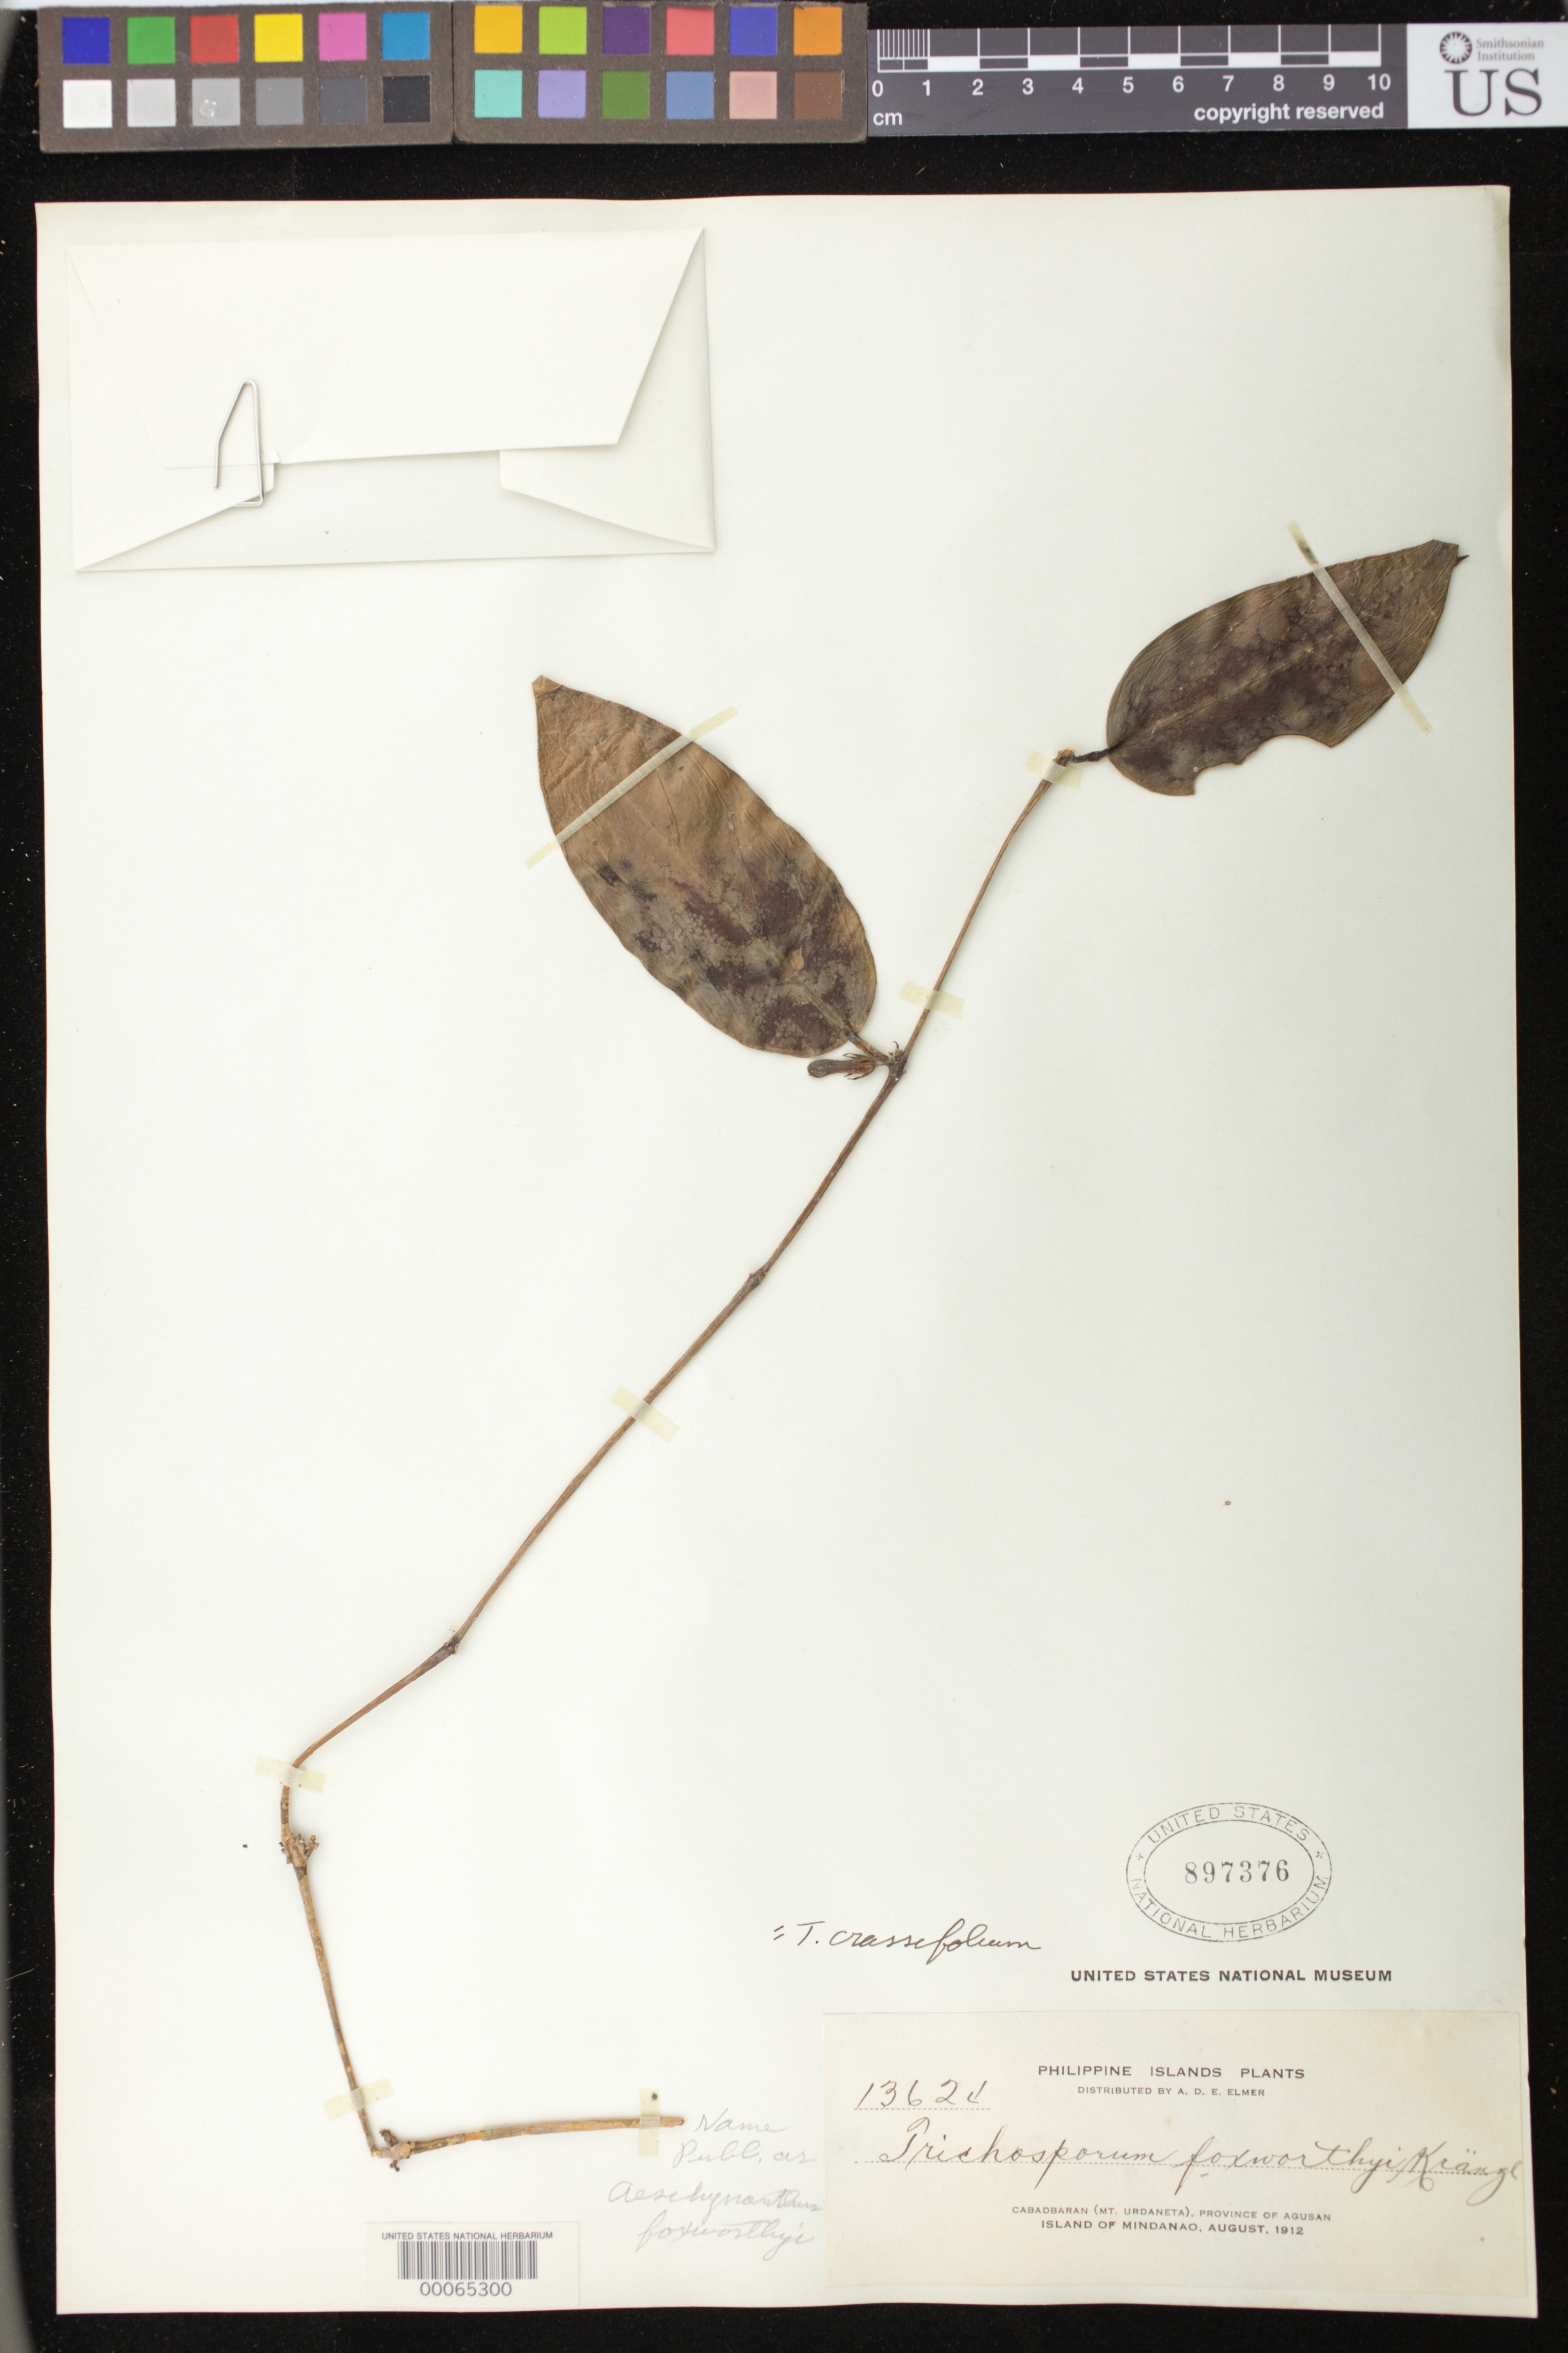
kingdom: Plantae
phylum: Tracheophyta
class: Magnoliopsida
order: Lamiales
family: Gesneriaceae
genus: Trichosporum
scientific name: Trichosporum crassifolium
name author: Elmer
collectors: A. D. E. Elmer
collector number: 13624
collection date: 1912-08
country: Philippines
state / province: Caraga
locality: Cabadbaran (Mt. Urdaneta), Province of Agusan, Island of Mindanao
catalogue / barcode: US 897376